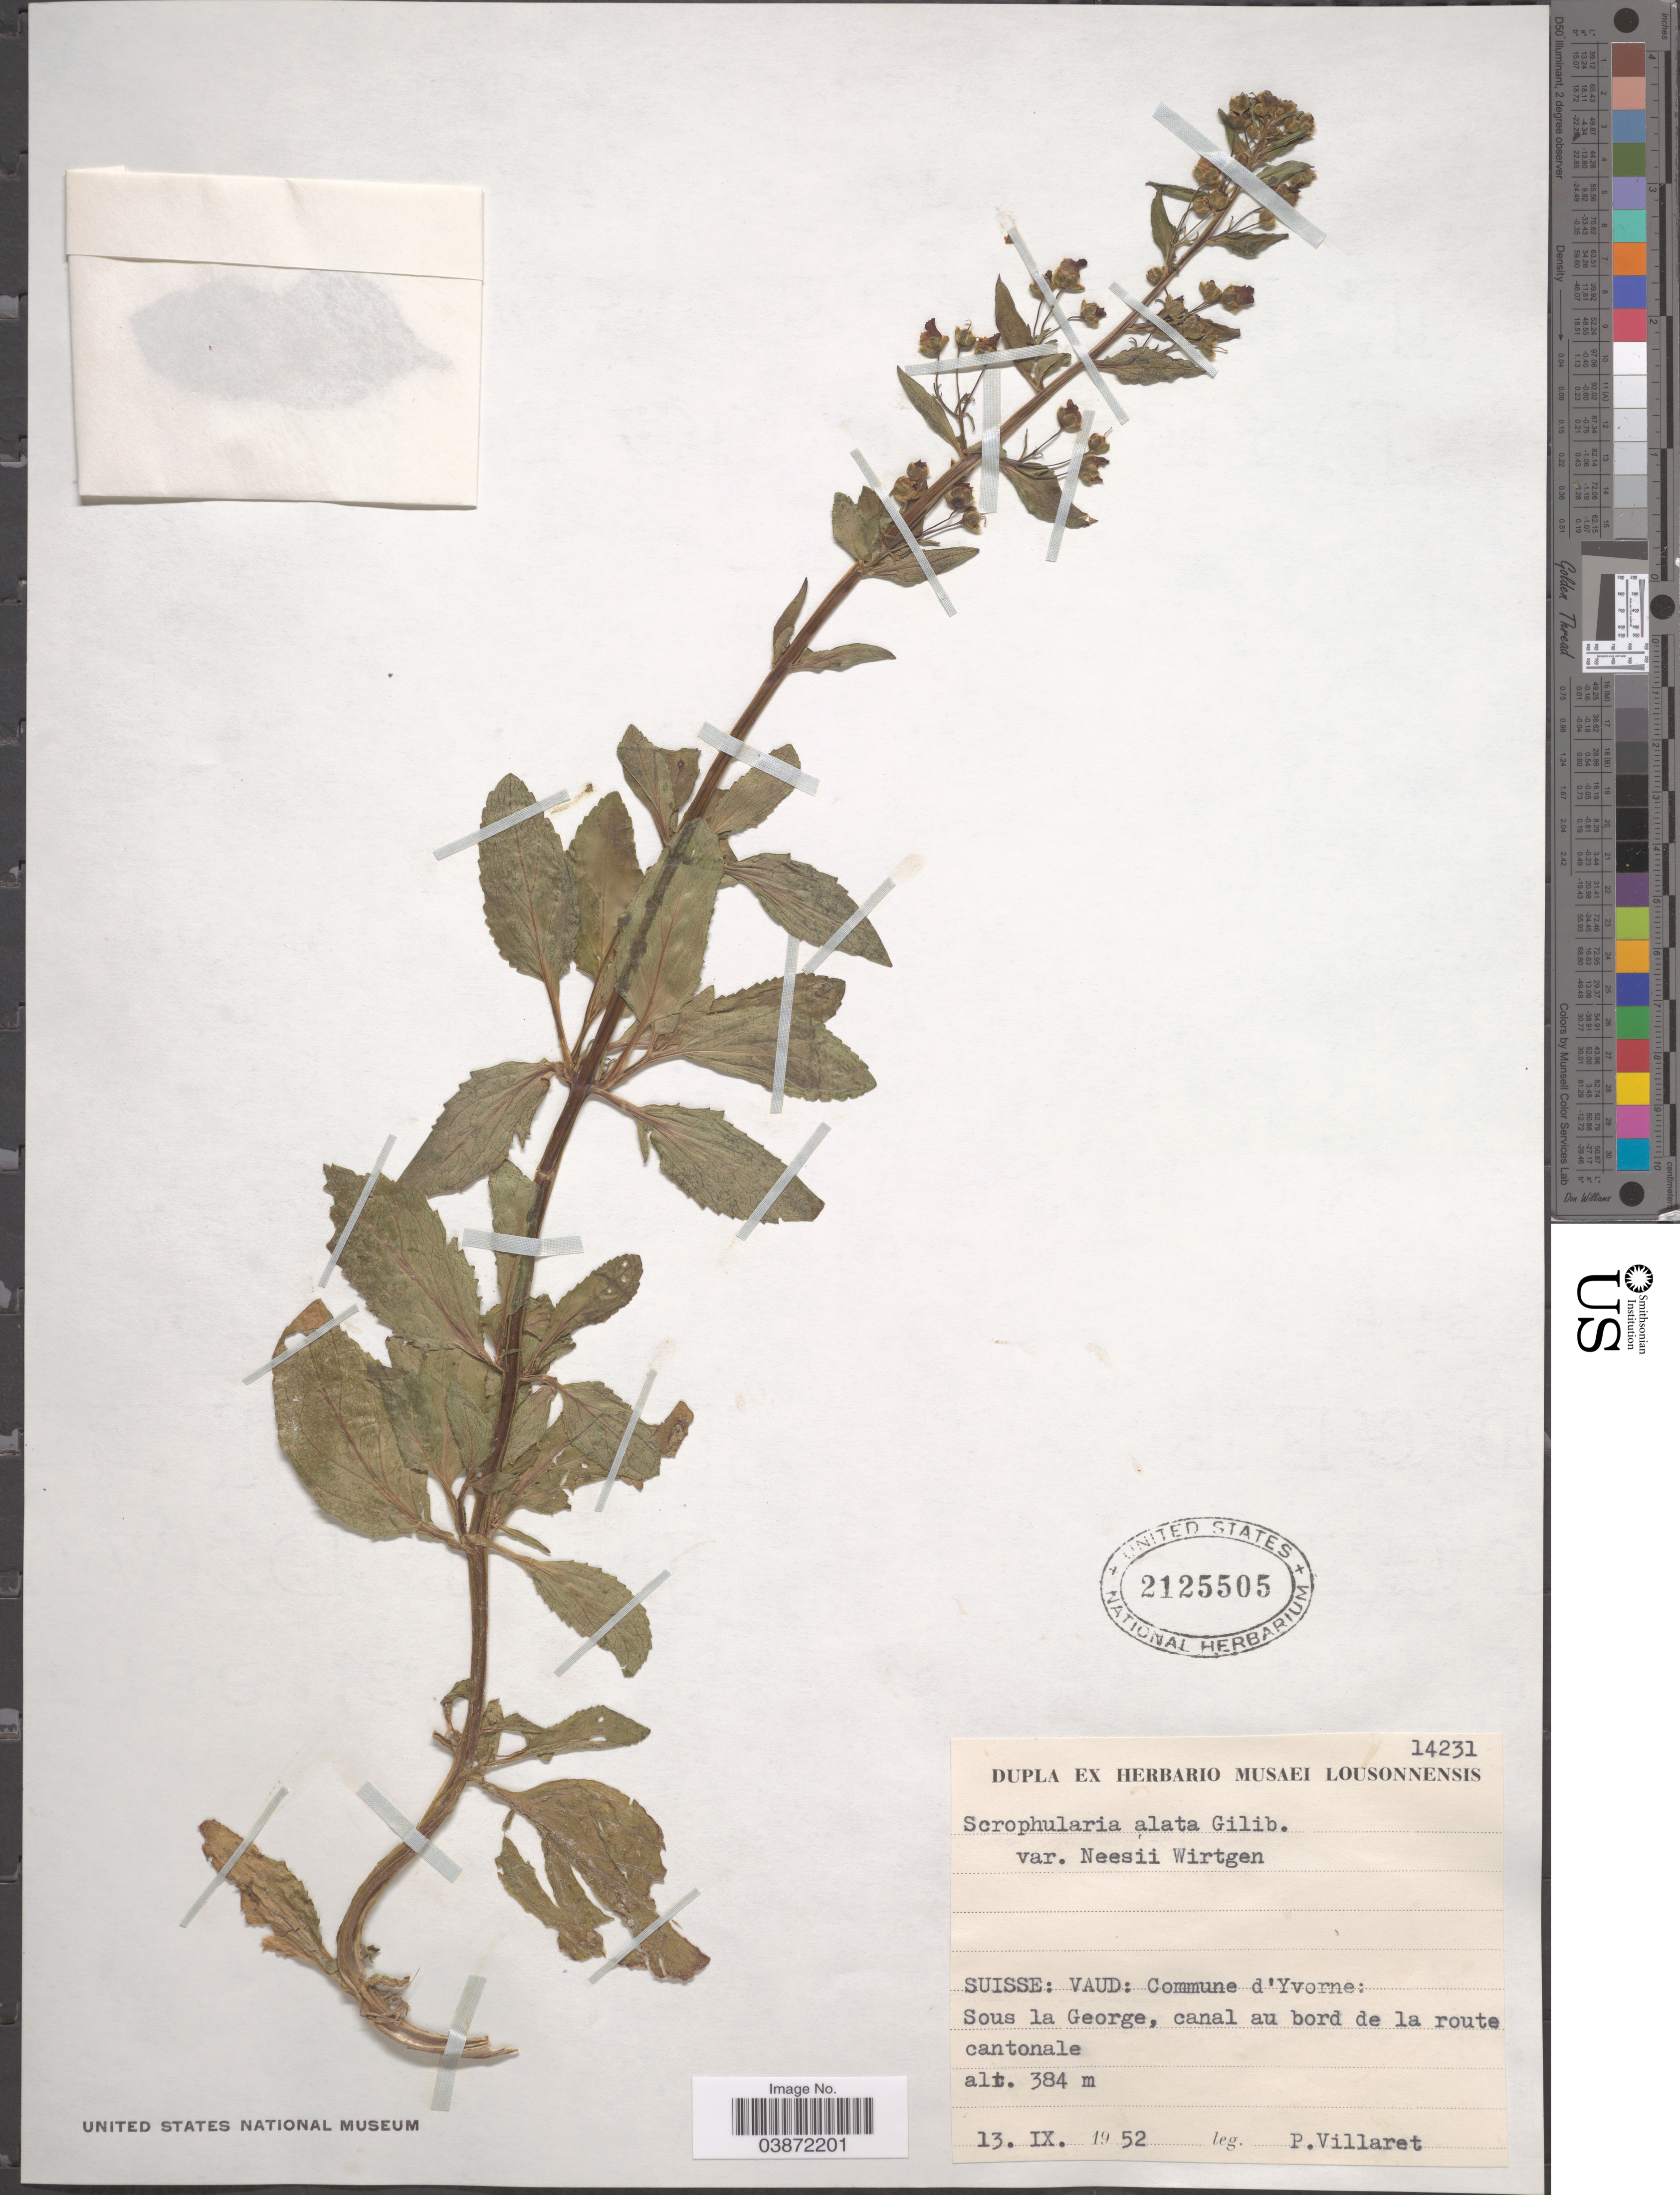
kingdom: Plantae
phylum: Tracheophyta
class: Magnoliopsida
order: Lamiales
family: Scrophulariaceae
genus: Scrophularia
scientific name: Scrophularia alata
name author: A. Gray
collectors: P. Villaret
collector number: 14231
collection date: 1952-09-13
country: Switzerland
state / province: Vaud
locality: Suisse: Commune d'Yvorne: Sous la George, canal au bord de la route cantonale.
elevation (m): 384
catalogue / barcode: US 2125505